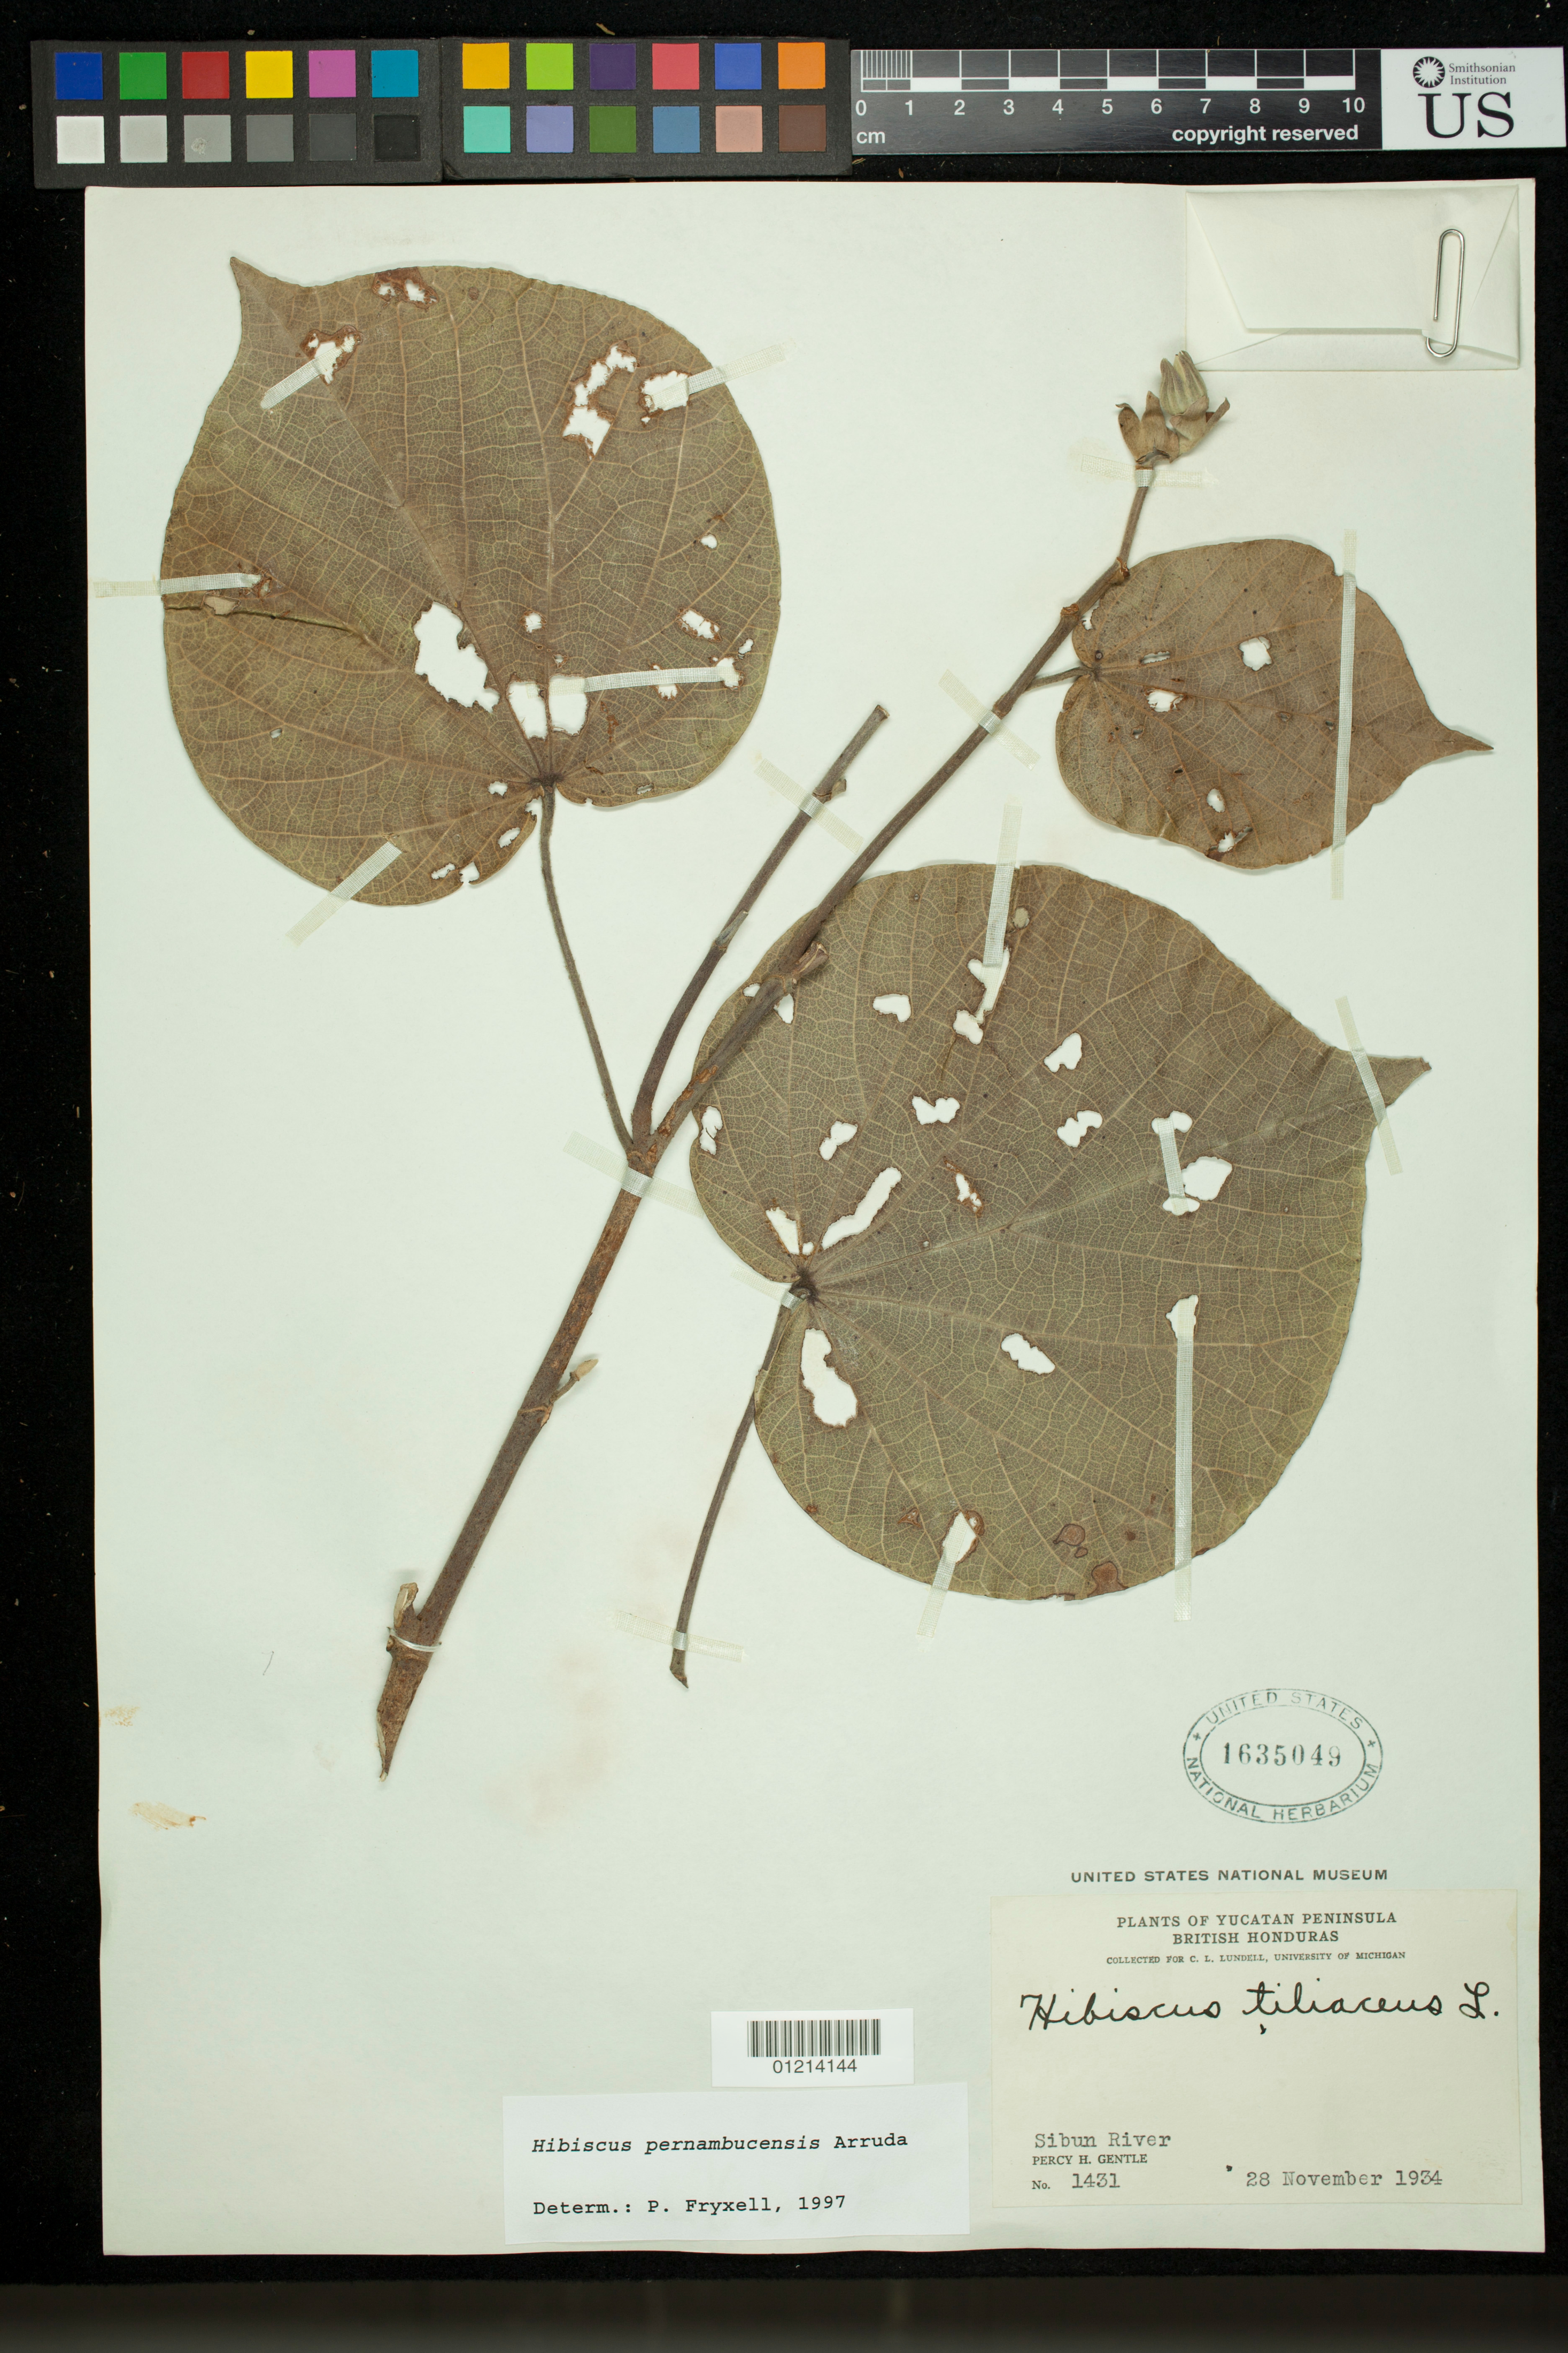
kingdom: Plantae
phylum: Tracheophyta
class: Magnoliopsida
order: Malvales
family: Malvaceae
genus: Talipariti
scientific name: Talipariti tiliaceum var. pernambucense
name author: (Arruda) Fryxell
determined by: Dorr, Laurence J., Curator (BOT), Smithsonian Institution - National Museum of Natural History (UNITED STATES)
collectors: P. H. Gentle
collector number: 1431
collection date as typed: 28 Nov 1934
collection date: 1934-11-28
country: Belize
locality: Yucatan Peninsula: British Honduras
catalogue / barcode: US 1635049